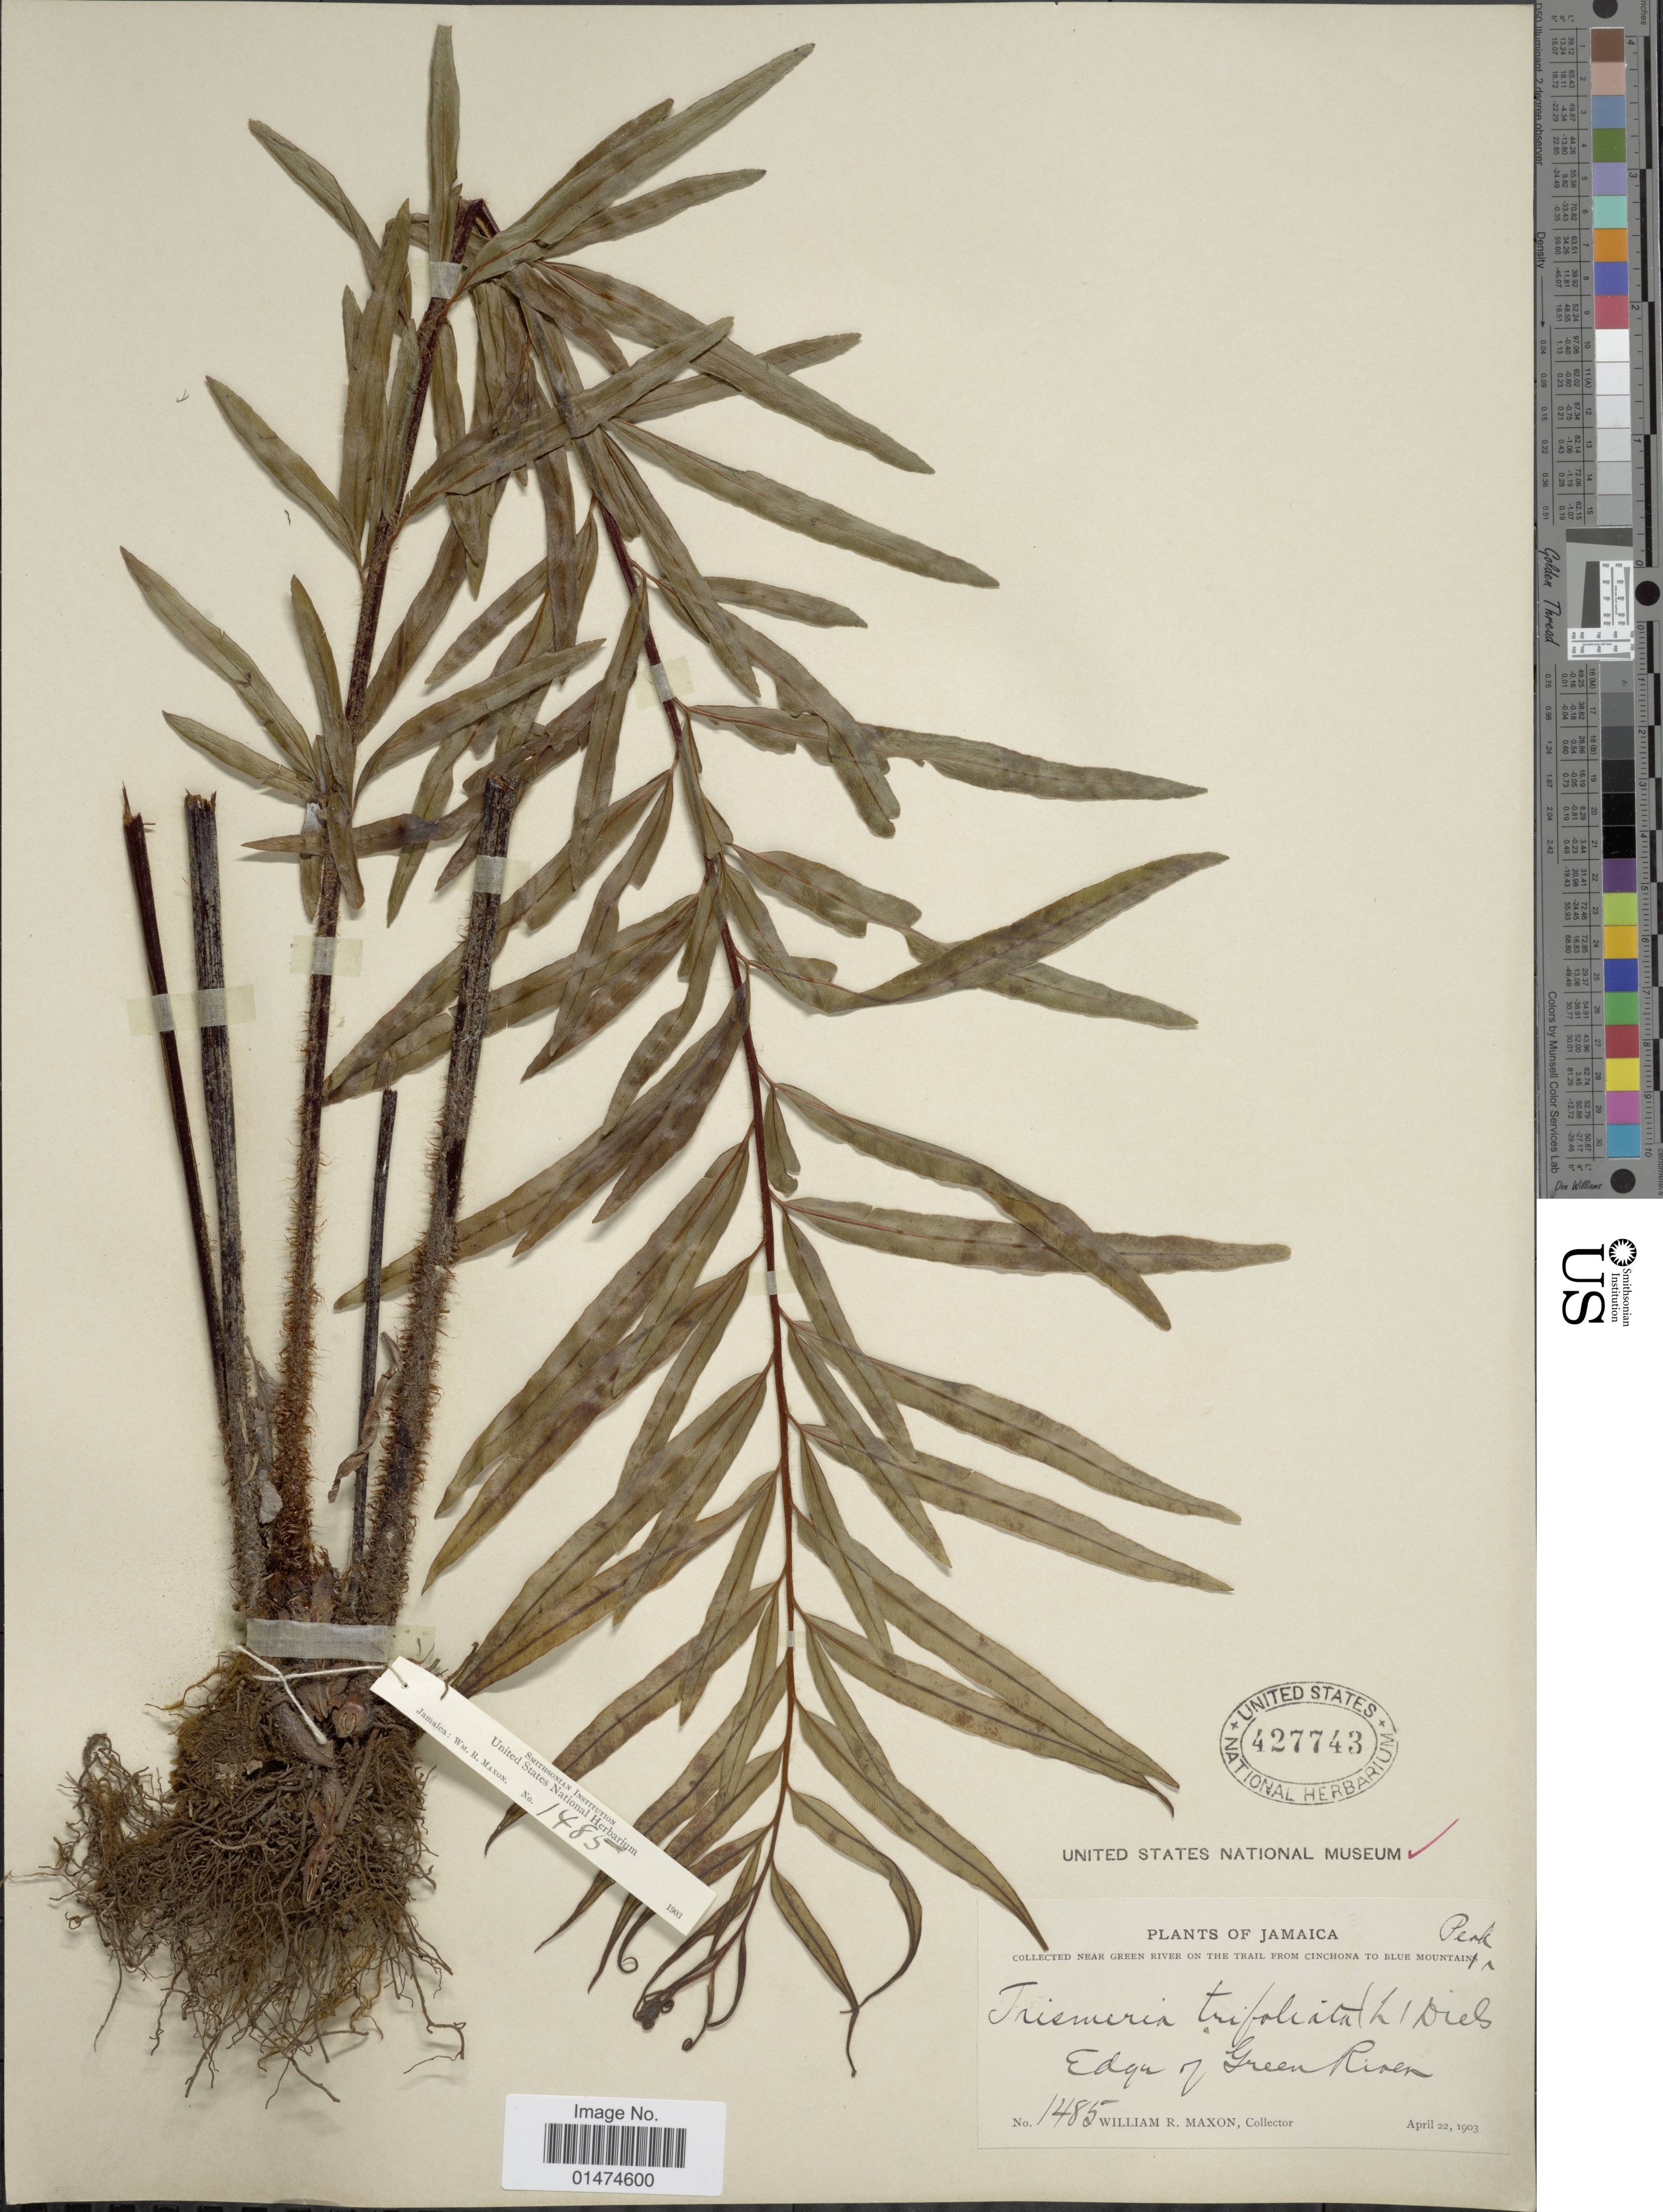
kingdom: Plantae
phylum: Tracheophyta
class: Polypodiopsida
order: Polypodiales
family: Pteridaceae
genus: Pityrogramma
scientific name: Pityrogramma trifoliata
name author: (L.) R.M. Tryon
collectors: W. R. Maxon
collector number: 1485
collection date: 1903-04-22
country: Jamaica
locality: Jamaica, near Green River on the trail from Cinchona to Blue Mountain.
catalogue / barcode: US 427743